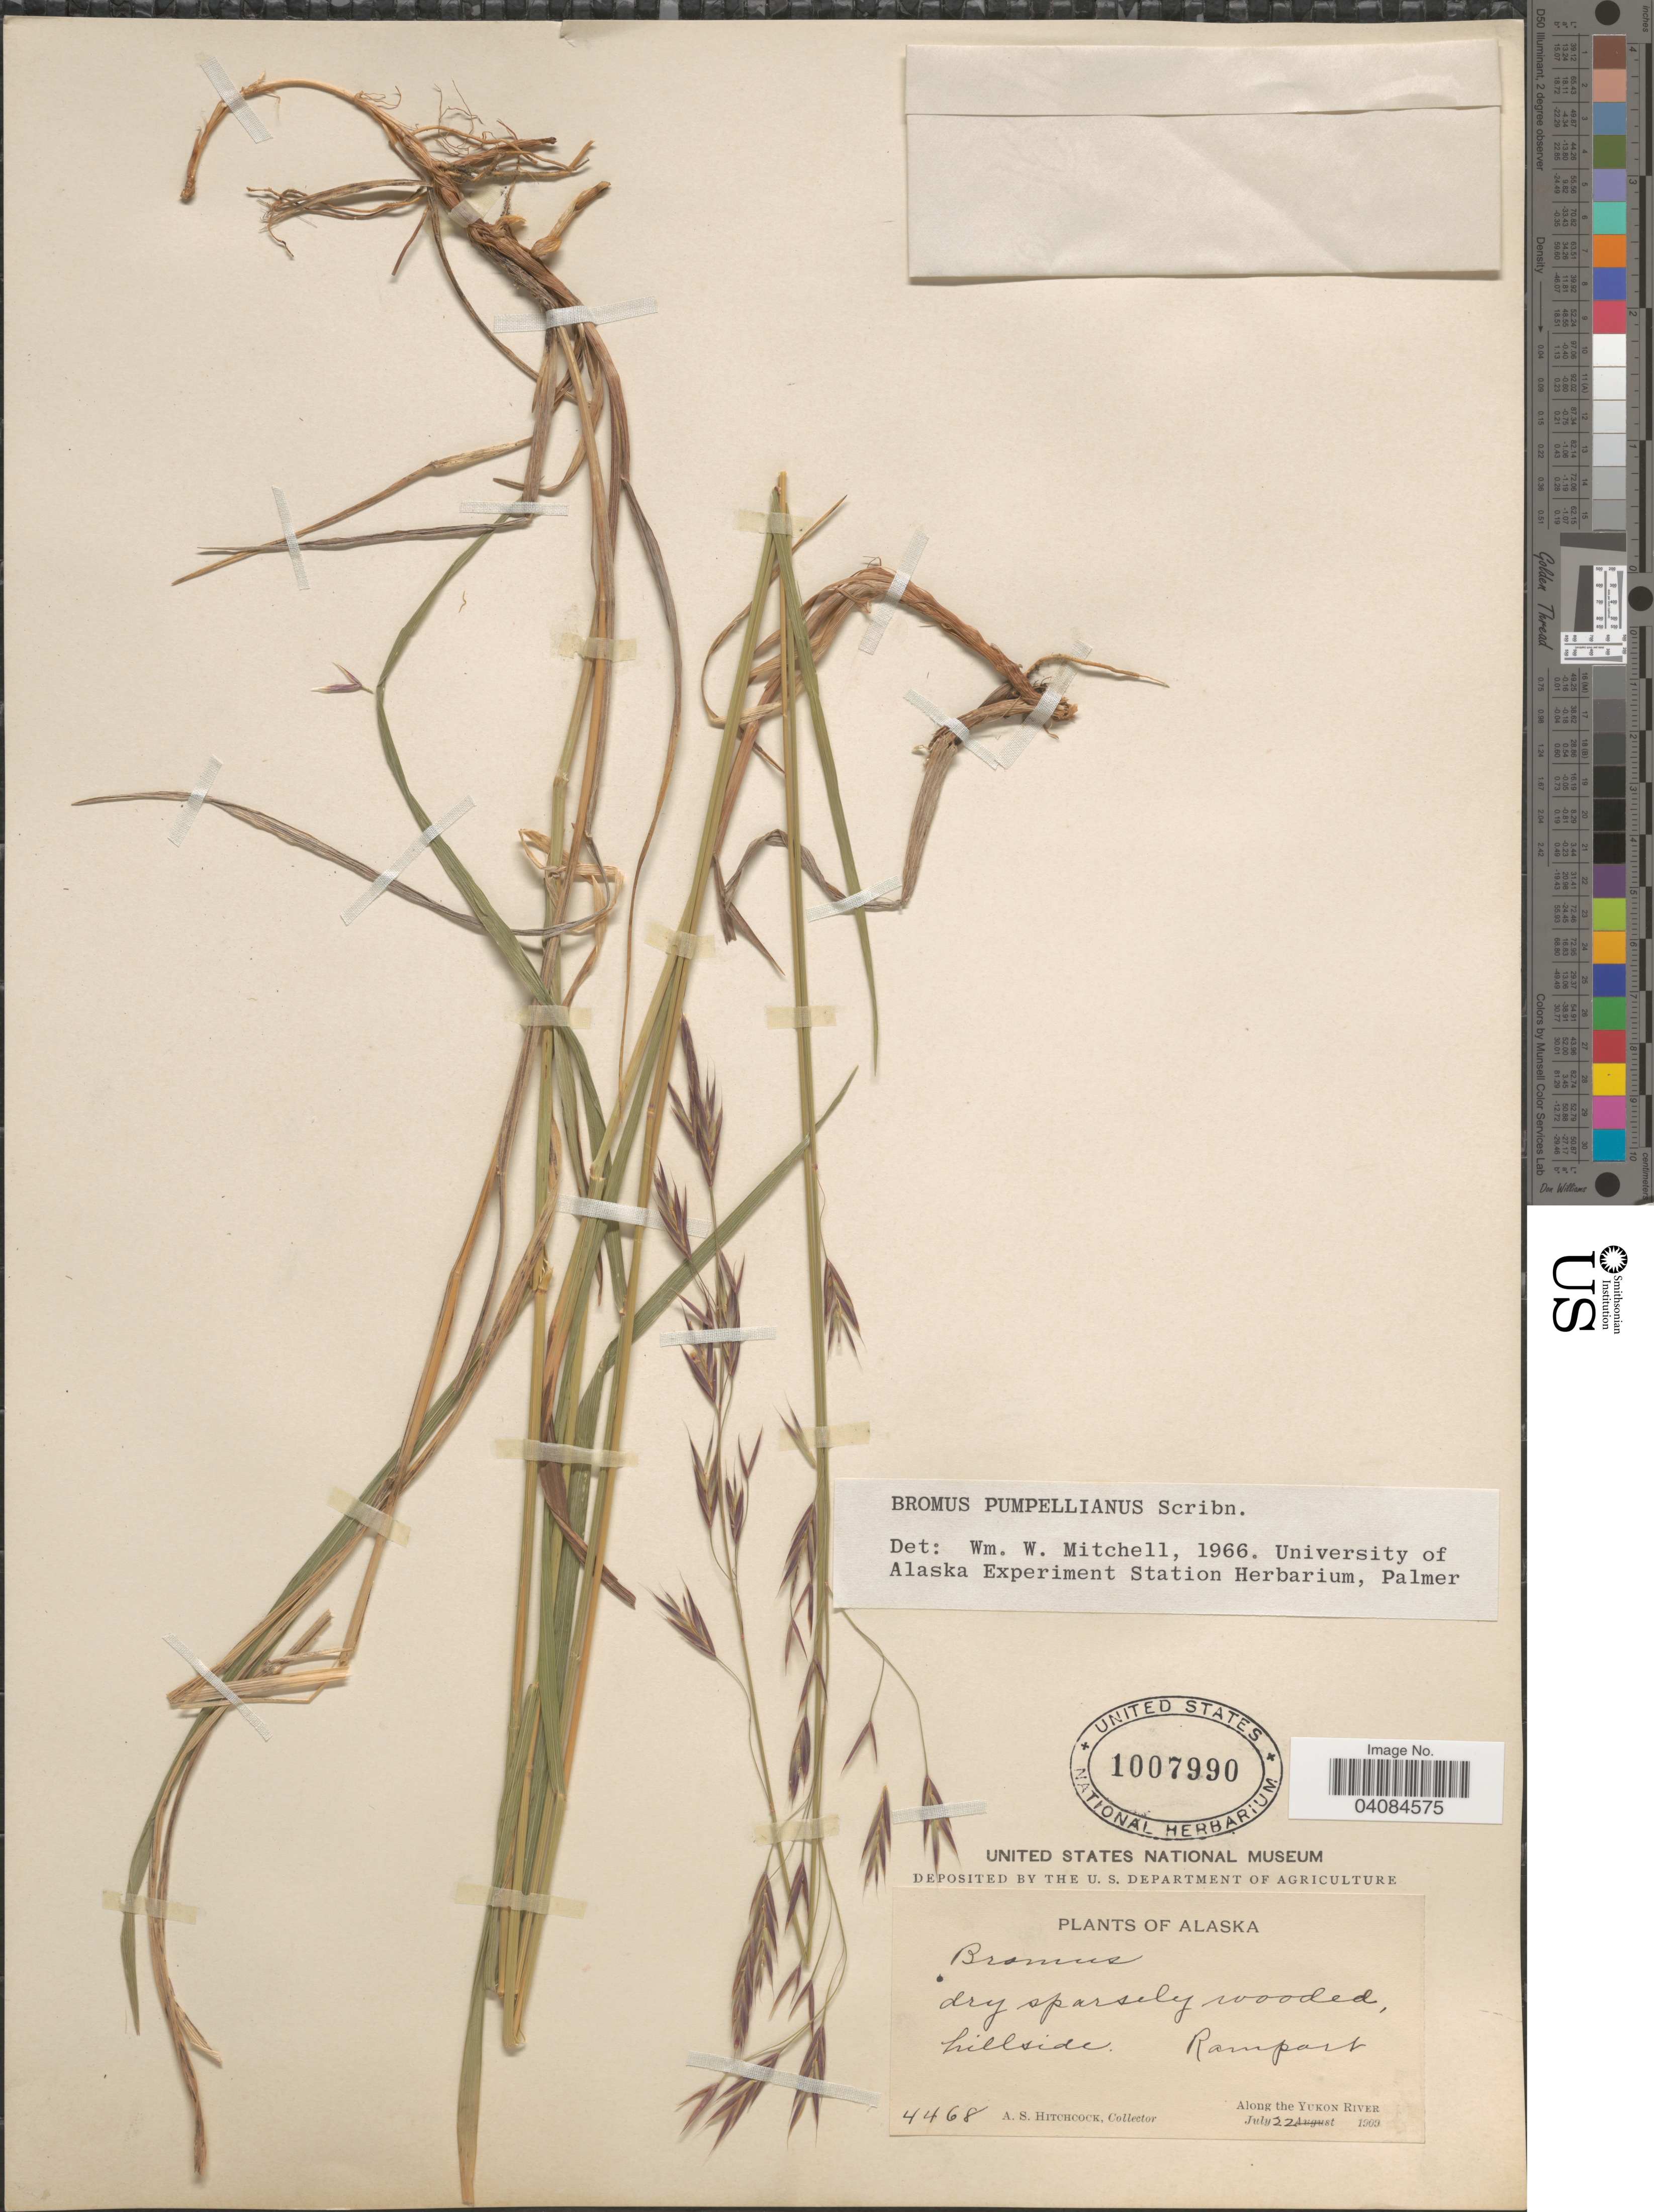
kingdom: Plantae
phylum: Tracheophyta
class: Liliopsida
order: Poales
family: Poaceae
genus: Bromus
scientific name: Bromus pumpellianus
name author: Scribn.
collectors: A. S. Hitchcock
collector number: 4468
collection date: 1909-07-22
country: United States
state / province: Alaska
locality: Rampart. Along the Yukon River.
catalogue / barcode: US 1007990